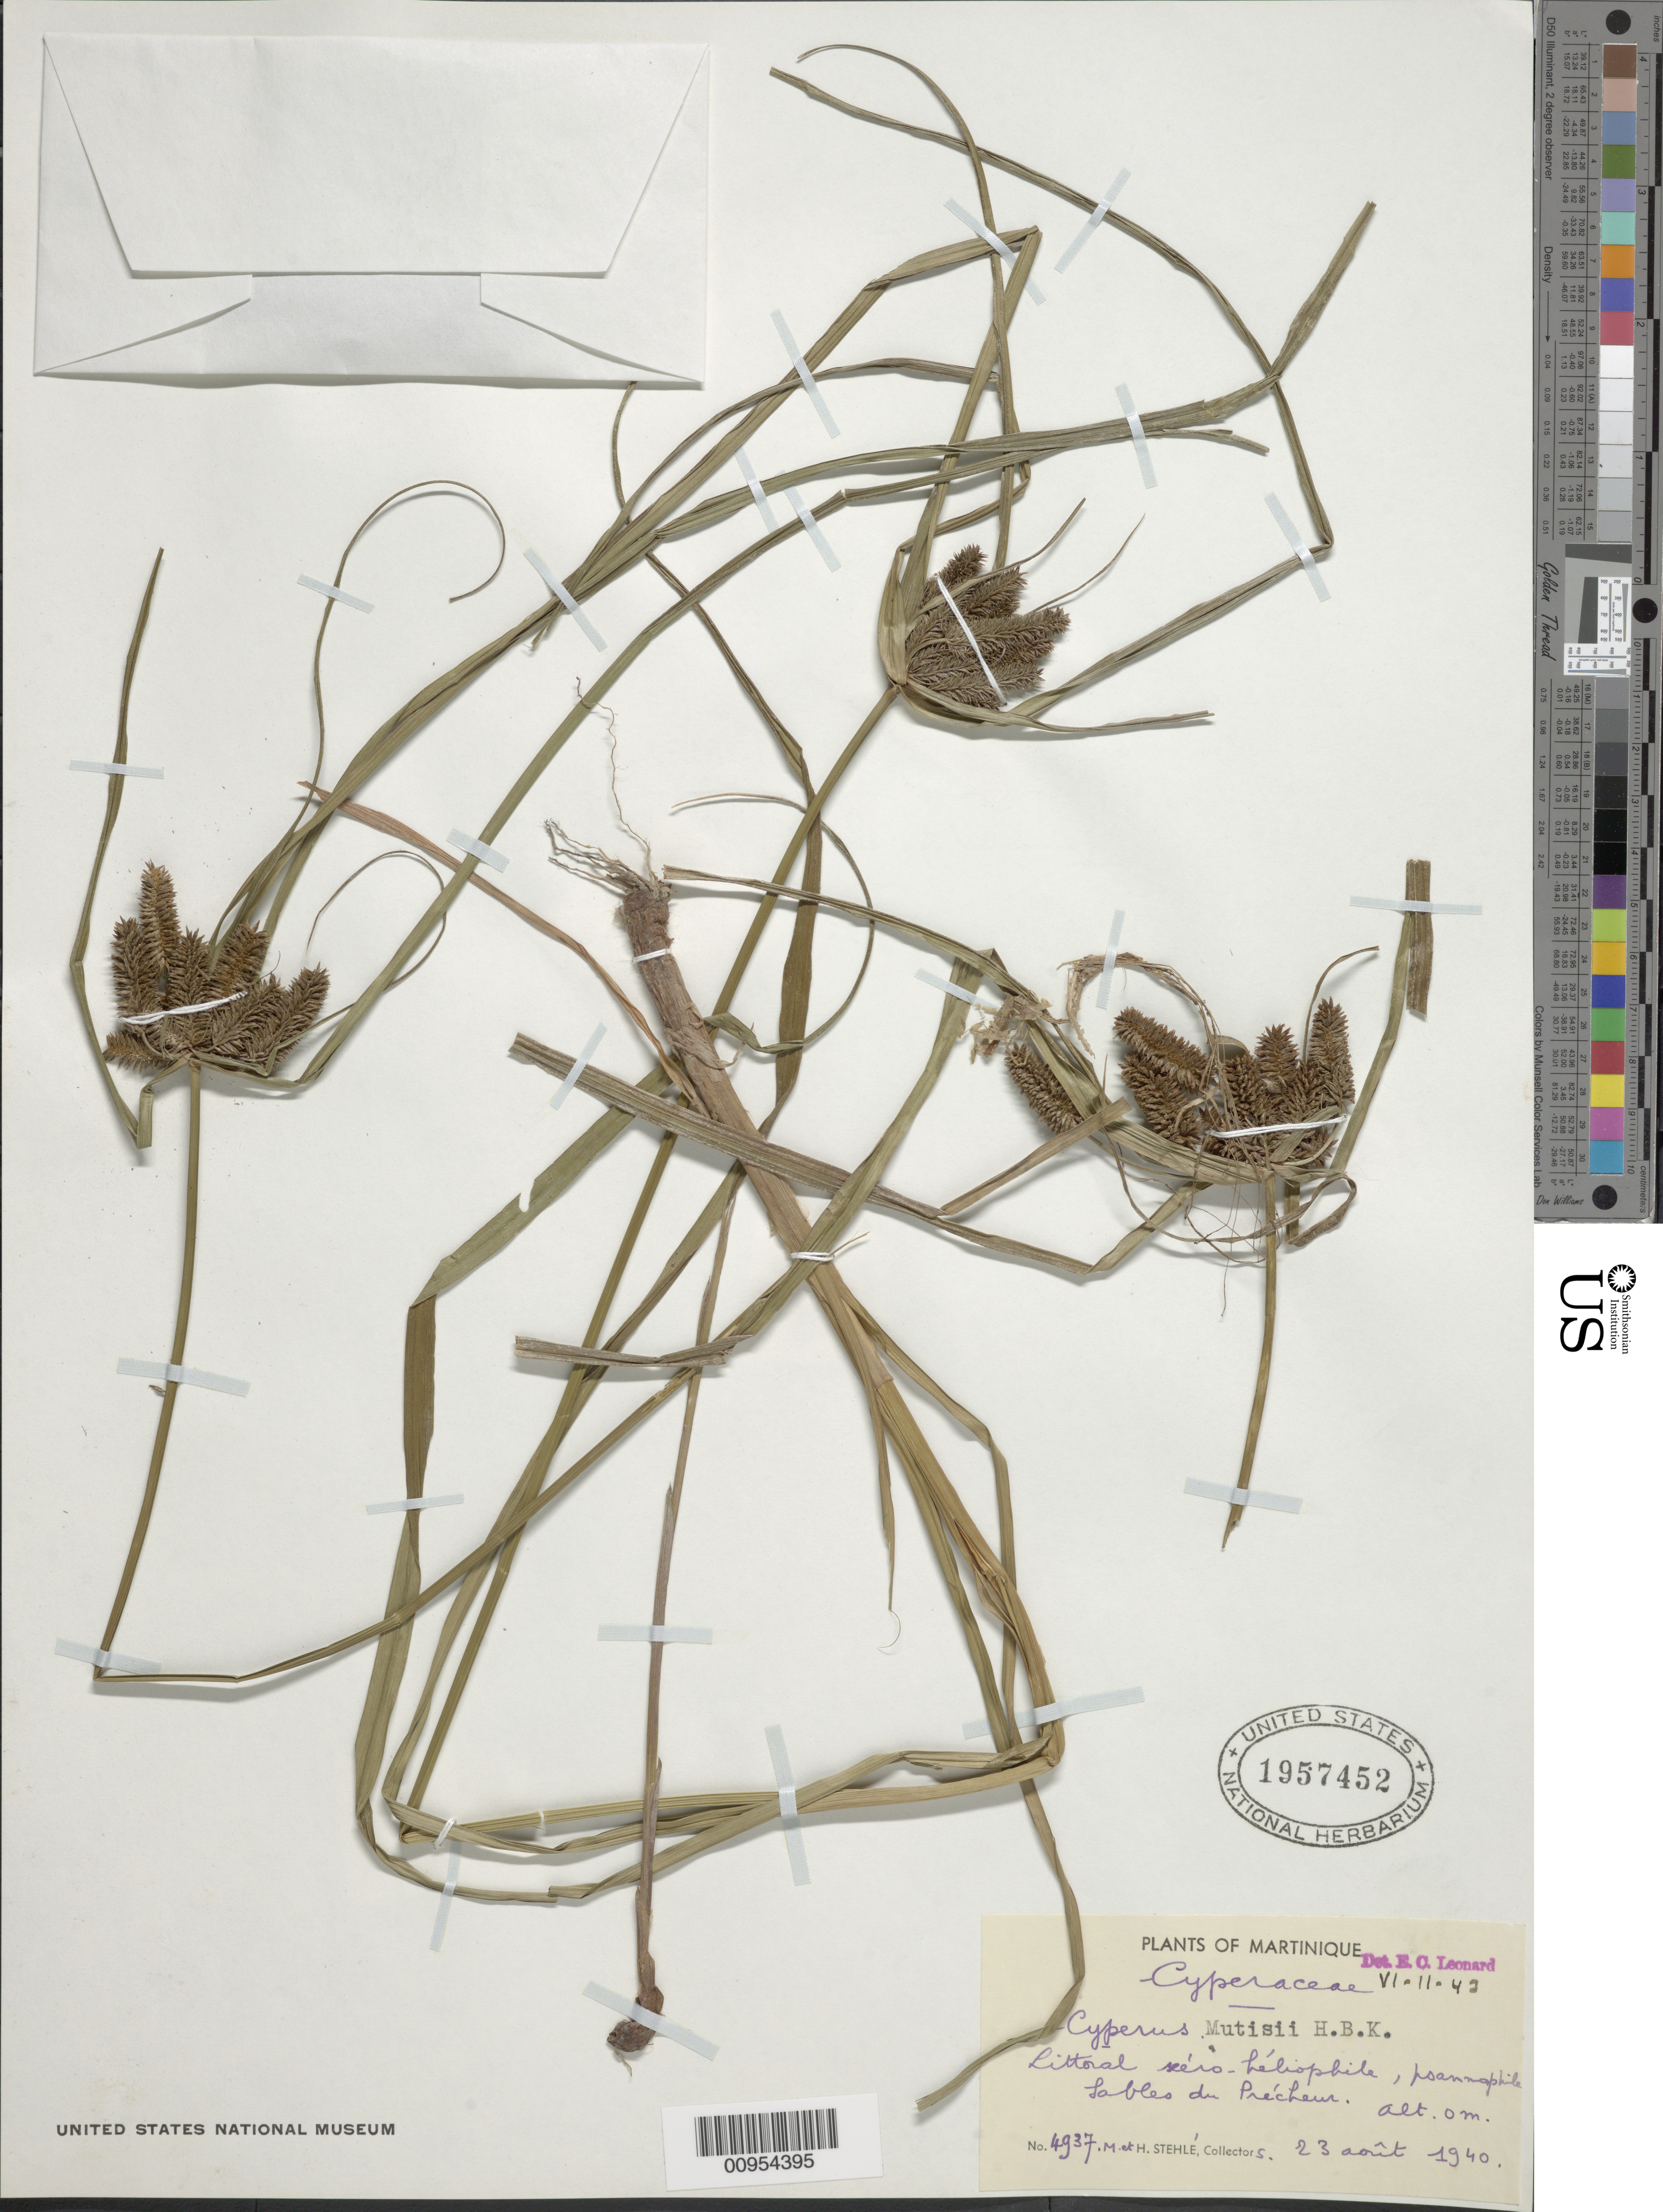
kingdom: Plantae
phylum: Tracheophyta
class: Liliopsida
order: Poales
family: Cyperaceae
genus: Cyperus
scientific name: Cyperus mutisii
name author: (Kunth) Andersson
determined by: Leonard, Emery C., (US)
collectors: H. Stehlé & M. Stehlé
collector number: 4937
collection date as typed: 23 Aug 1940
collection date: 1940-08-23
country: Martinique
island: Martinique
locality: Sables du Précheur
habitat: Littoral "seéres héliophile, psannophile"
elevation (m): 0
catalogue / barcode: US 1957452